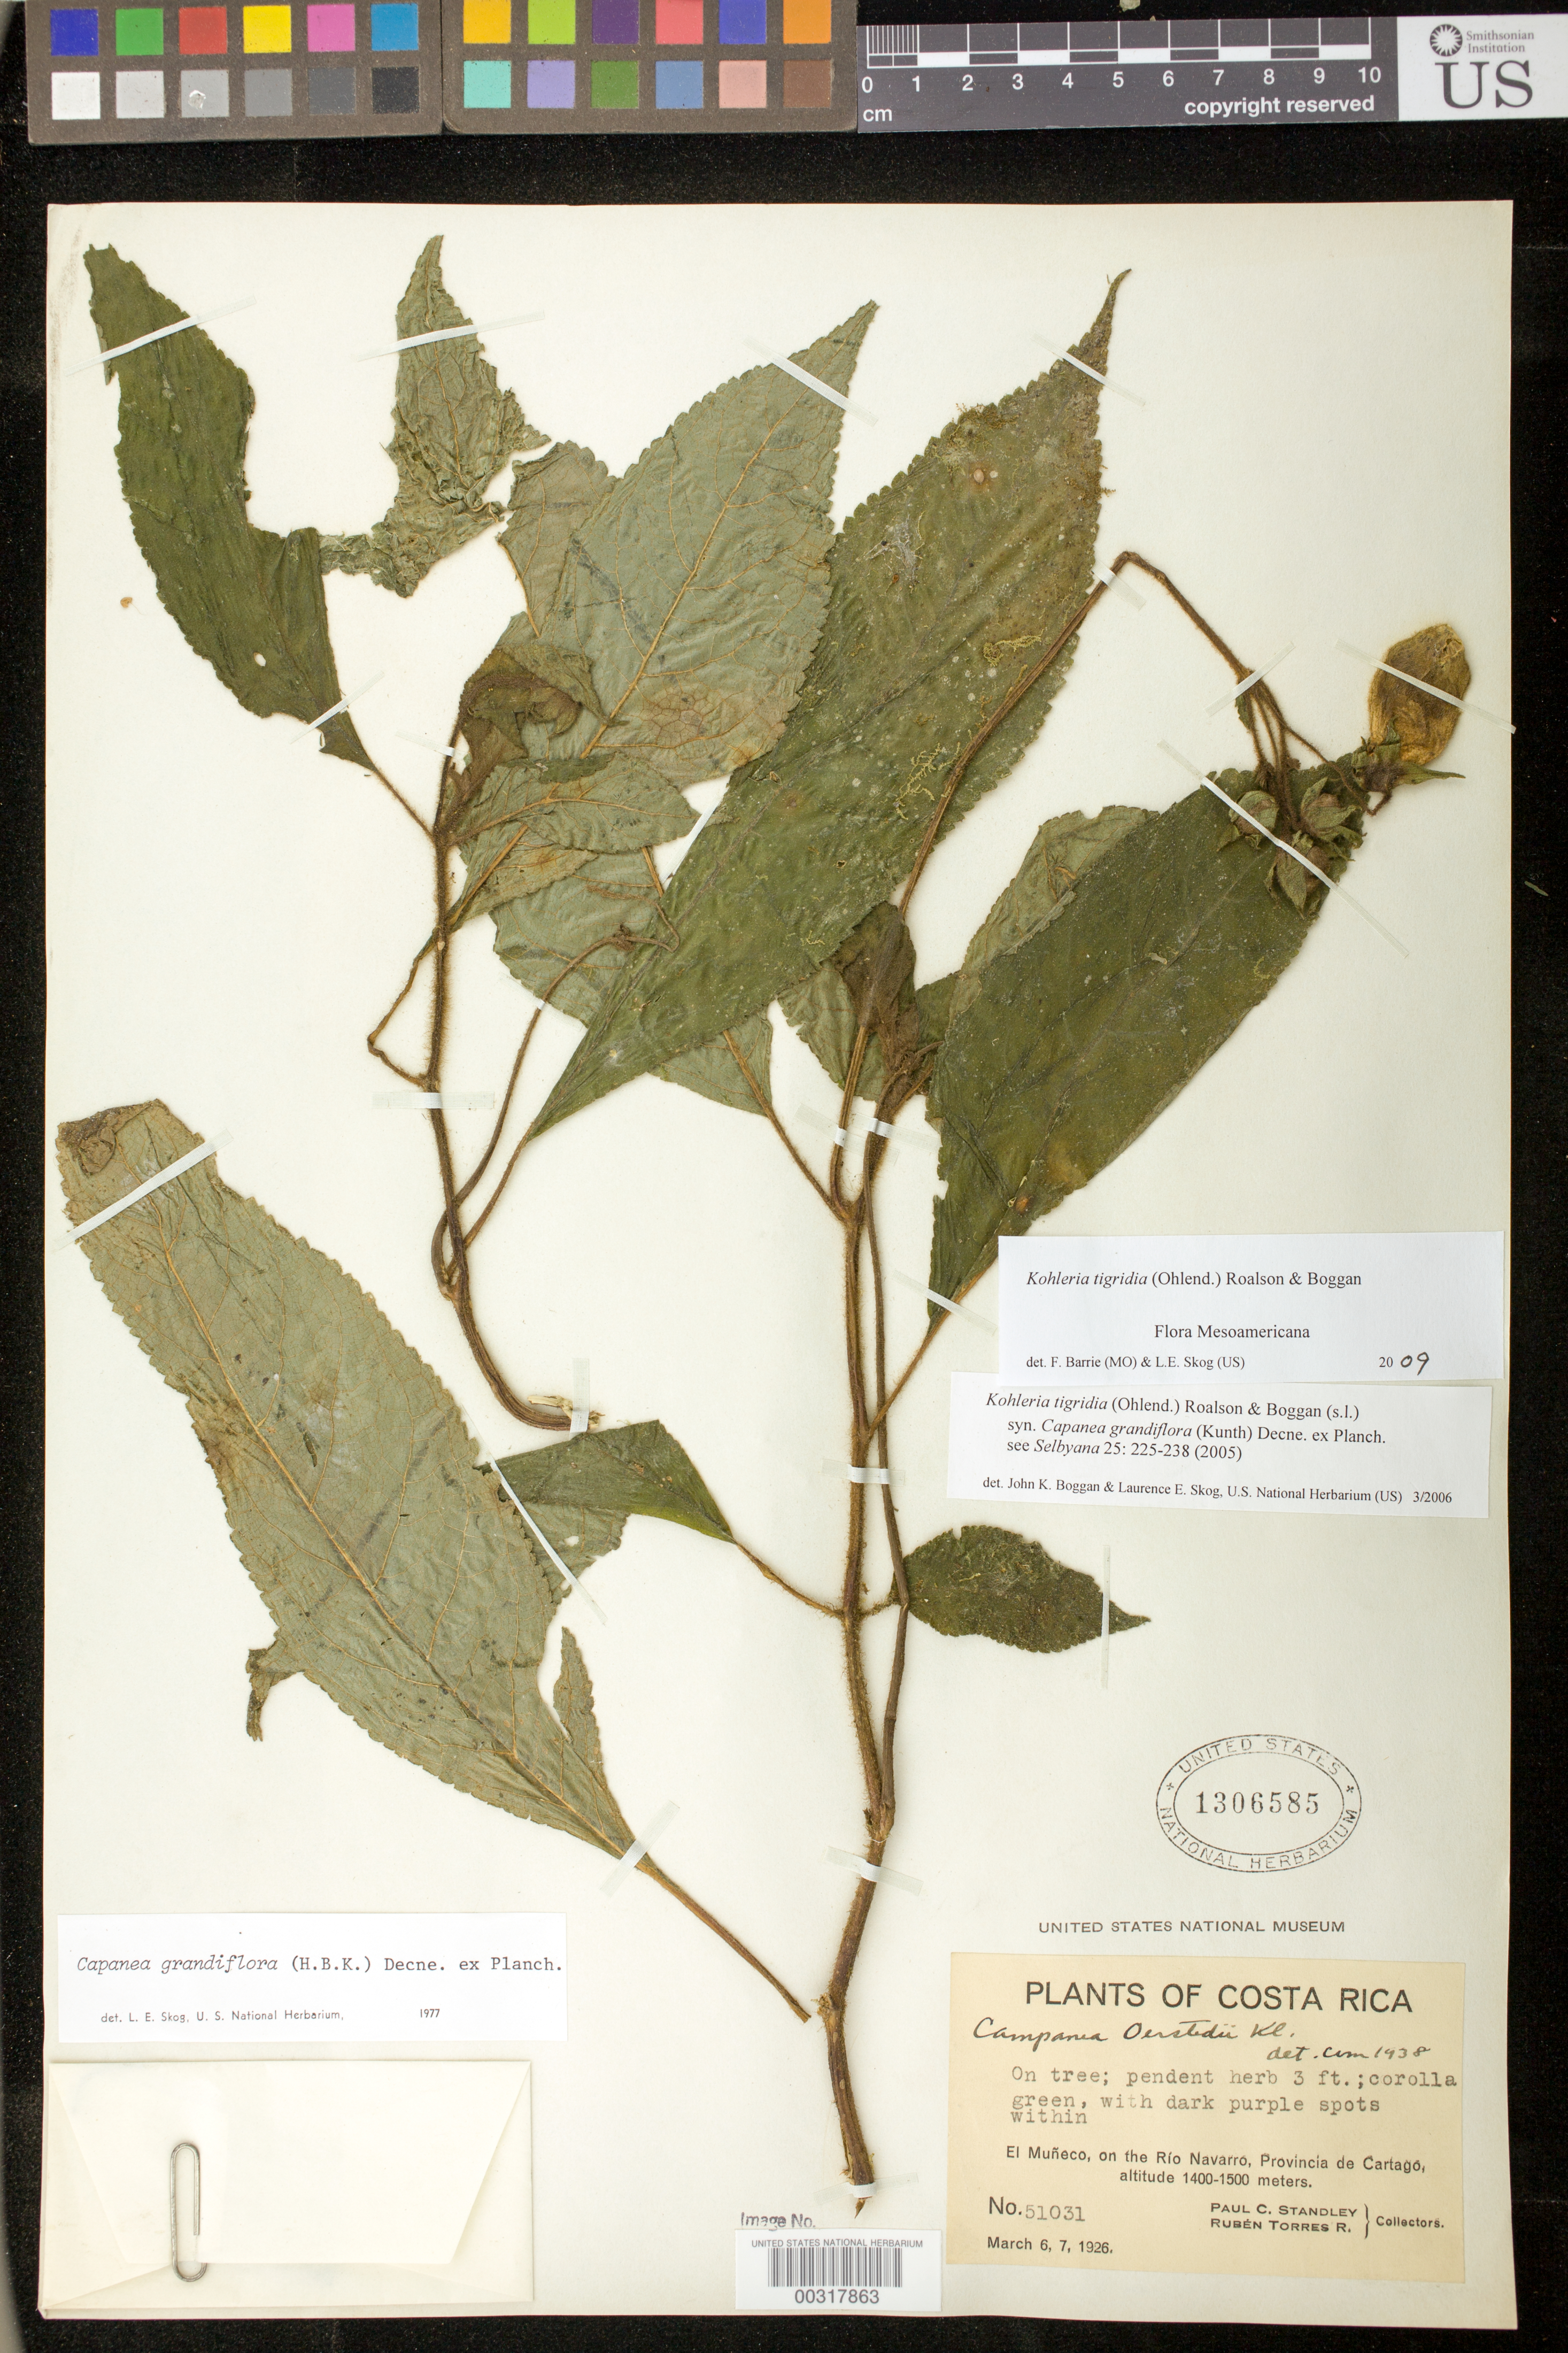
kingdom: Plantae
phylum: Tracheophyta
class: Magnoliopsida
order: Lamiales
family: Gesneriaceae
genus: Kohleria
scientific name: Kohleria tigridia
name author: (Ohlend.) Roalson & Boggan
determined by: Boggan, J. K.; Skog, L. E.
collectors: P. C. Standley & R. Torres R.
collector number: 51031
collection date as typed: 6-7 Mar 1926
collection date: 1926-03-06/1926-03-07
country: Costa Rica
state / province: Cartago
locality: El Muneco, on the Rio Navarro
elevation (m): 1400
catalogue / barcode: US 1306585